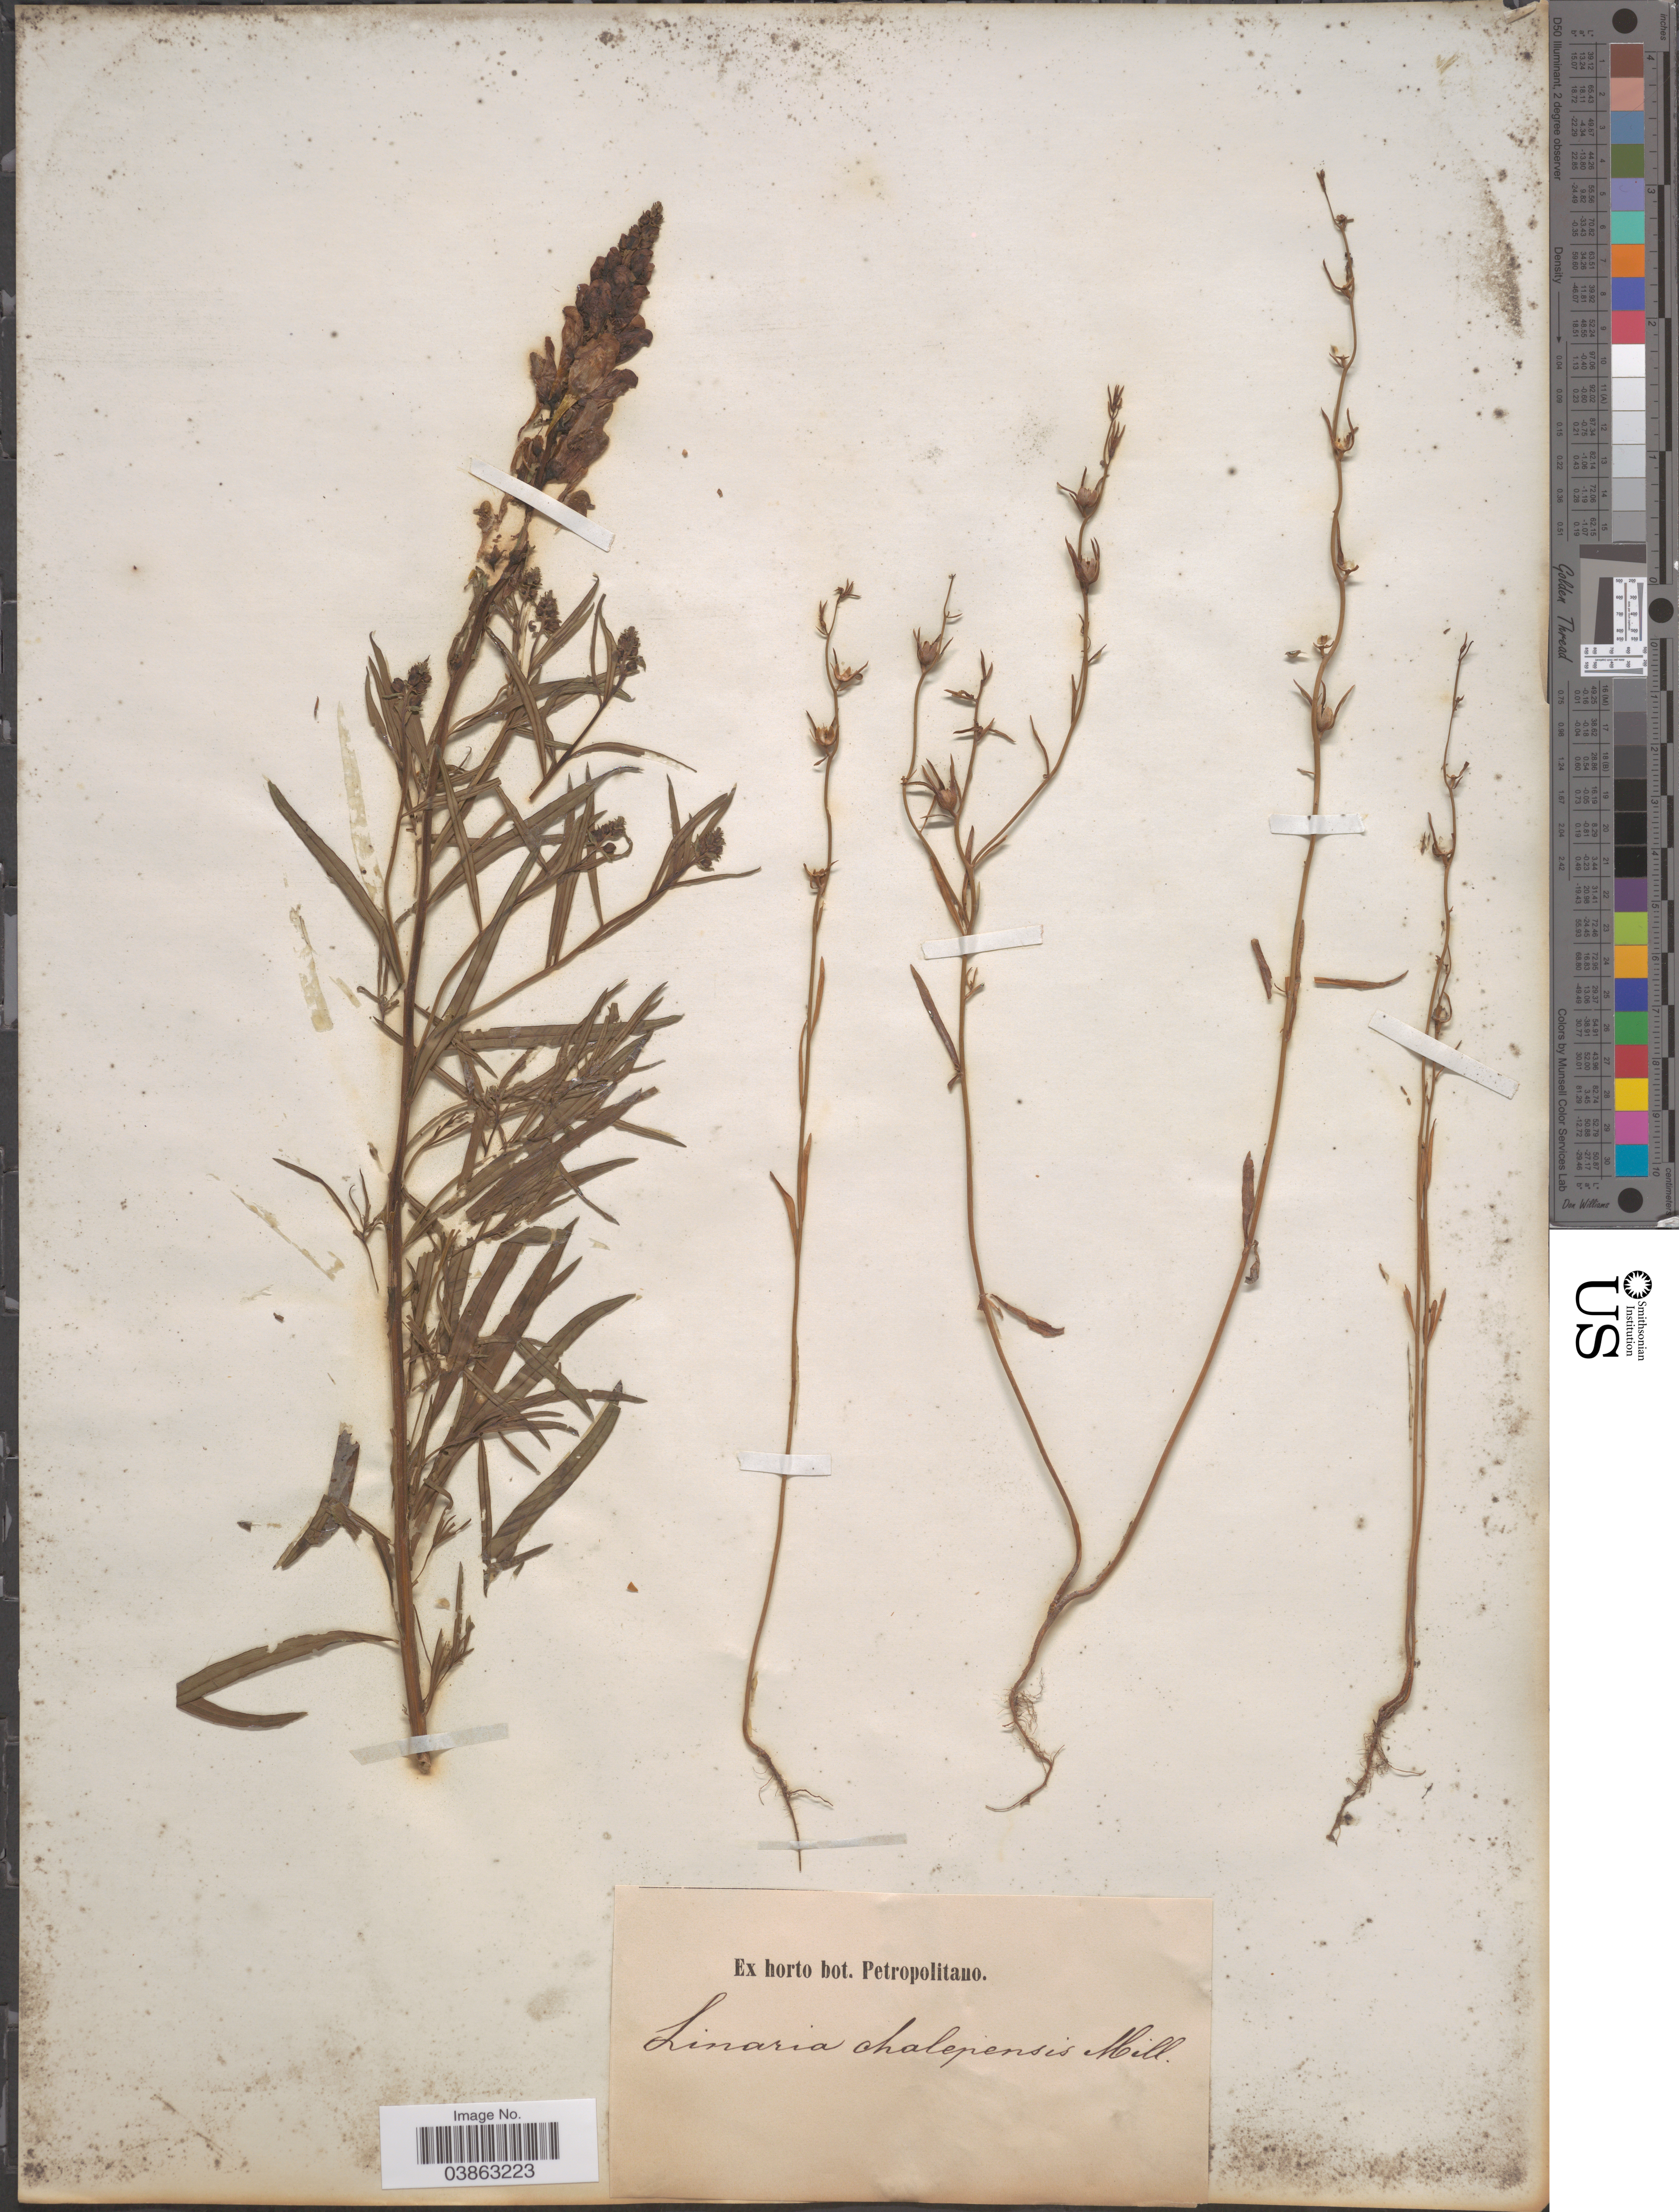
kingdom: Plantae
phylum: Tracheophyta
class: Magnoliopsida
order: Lamiales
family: Plantaginaceae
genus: Linaria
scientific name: Linaria chalepensis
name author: (L.) Mill.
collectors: ex Horto Bot. Petropolitano